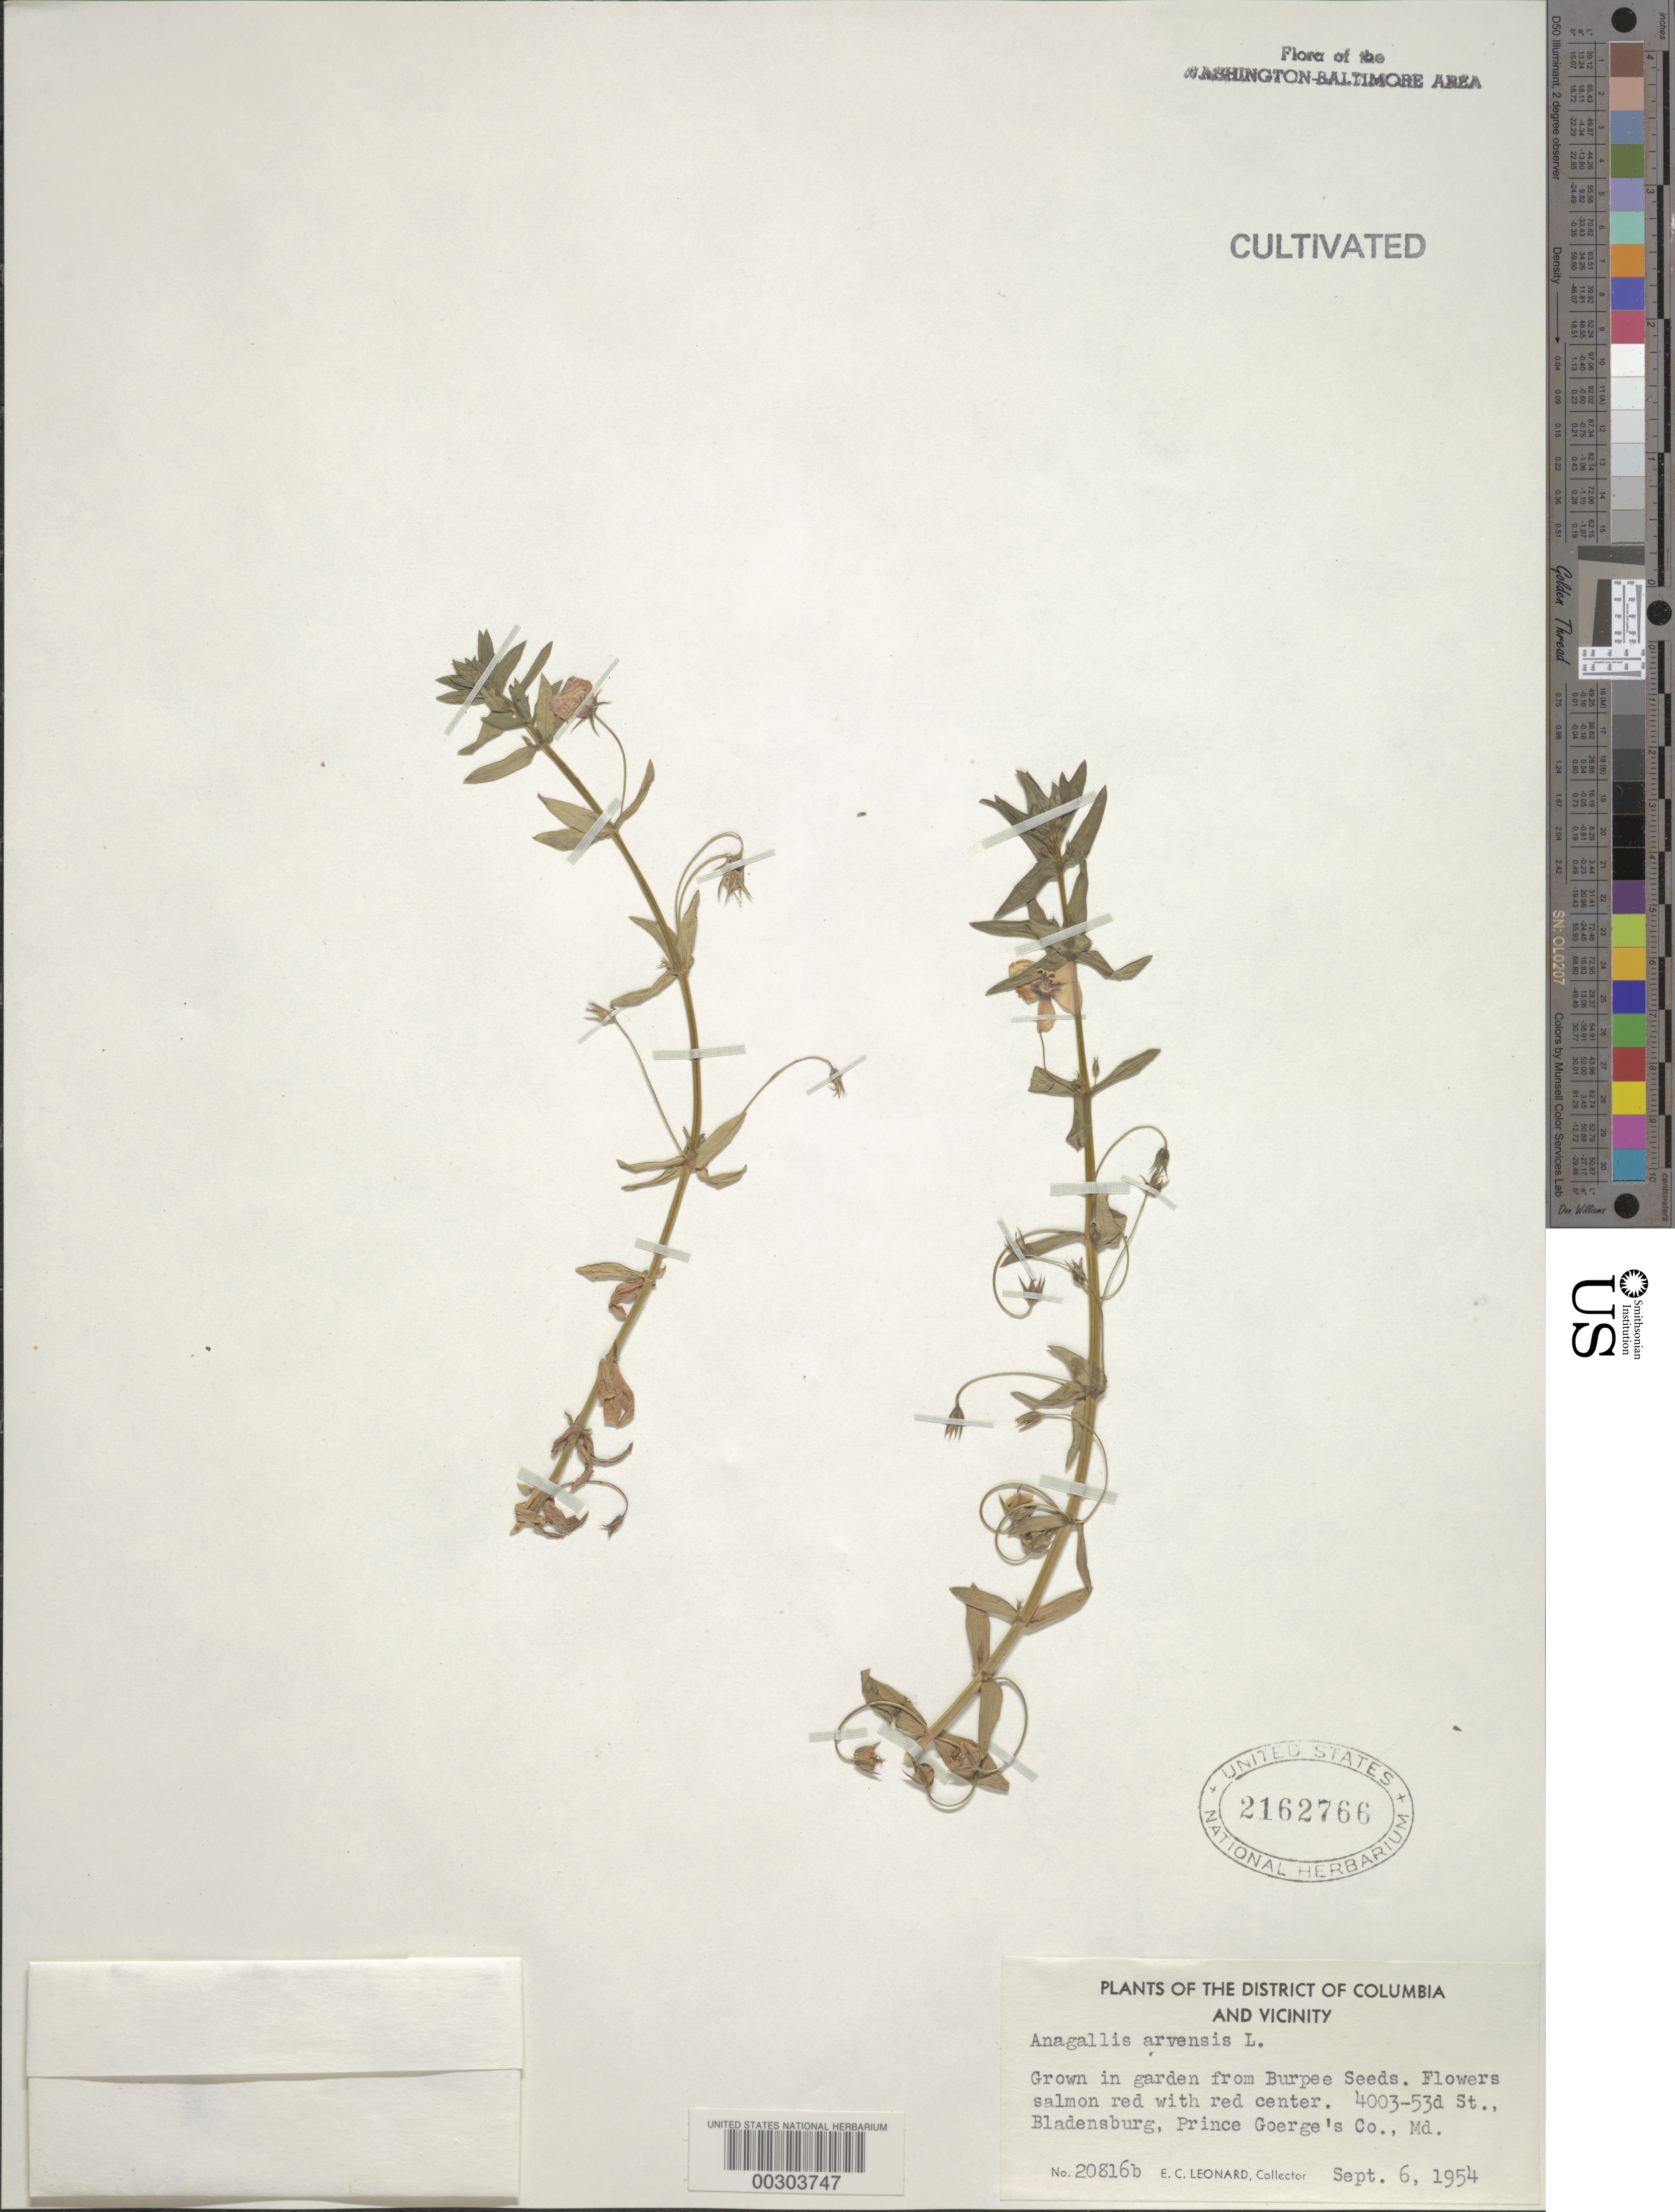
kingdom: Plantae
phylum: Tracheophyta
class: Magnoliopsida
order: Ericales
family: Primulaceae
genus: Anagallis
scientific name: Anagallis arvensis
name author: L.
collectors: E. C. Leonard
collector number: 20816B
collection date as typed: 06 Sep 1954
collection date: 1954-09-06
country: United States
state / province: Maryland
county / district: Prince George's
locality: Bladensburg, 4003 53rd St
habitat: Garden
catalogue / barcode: US 2162766